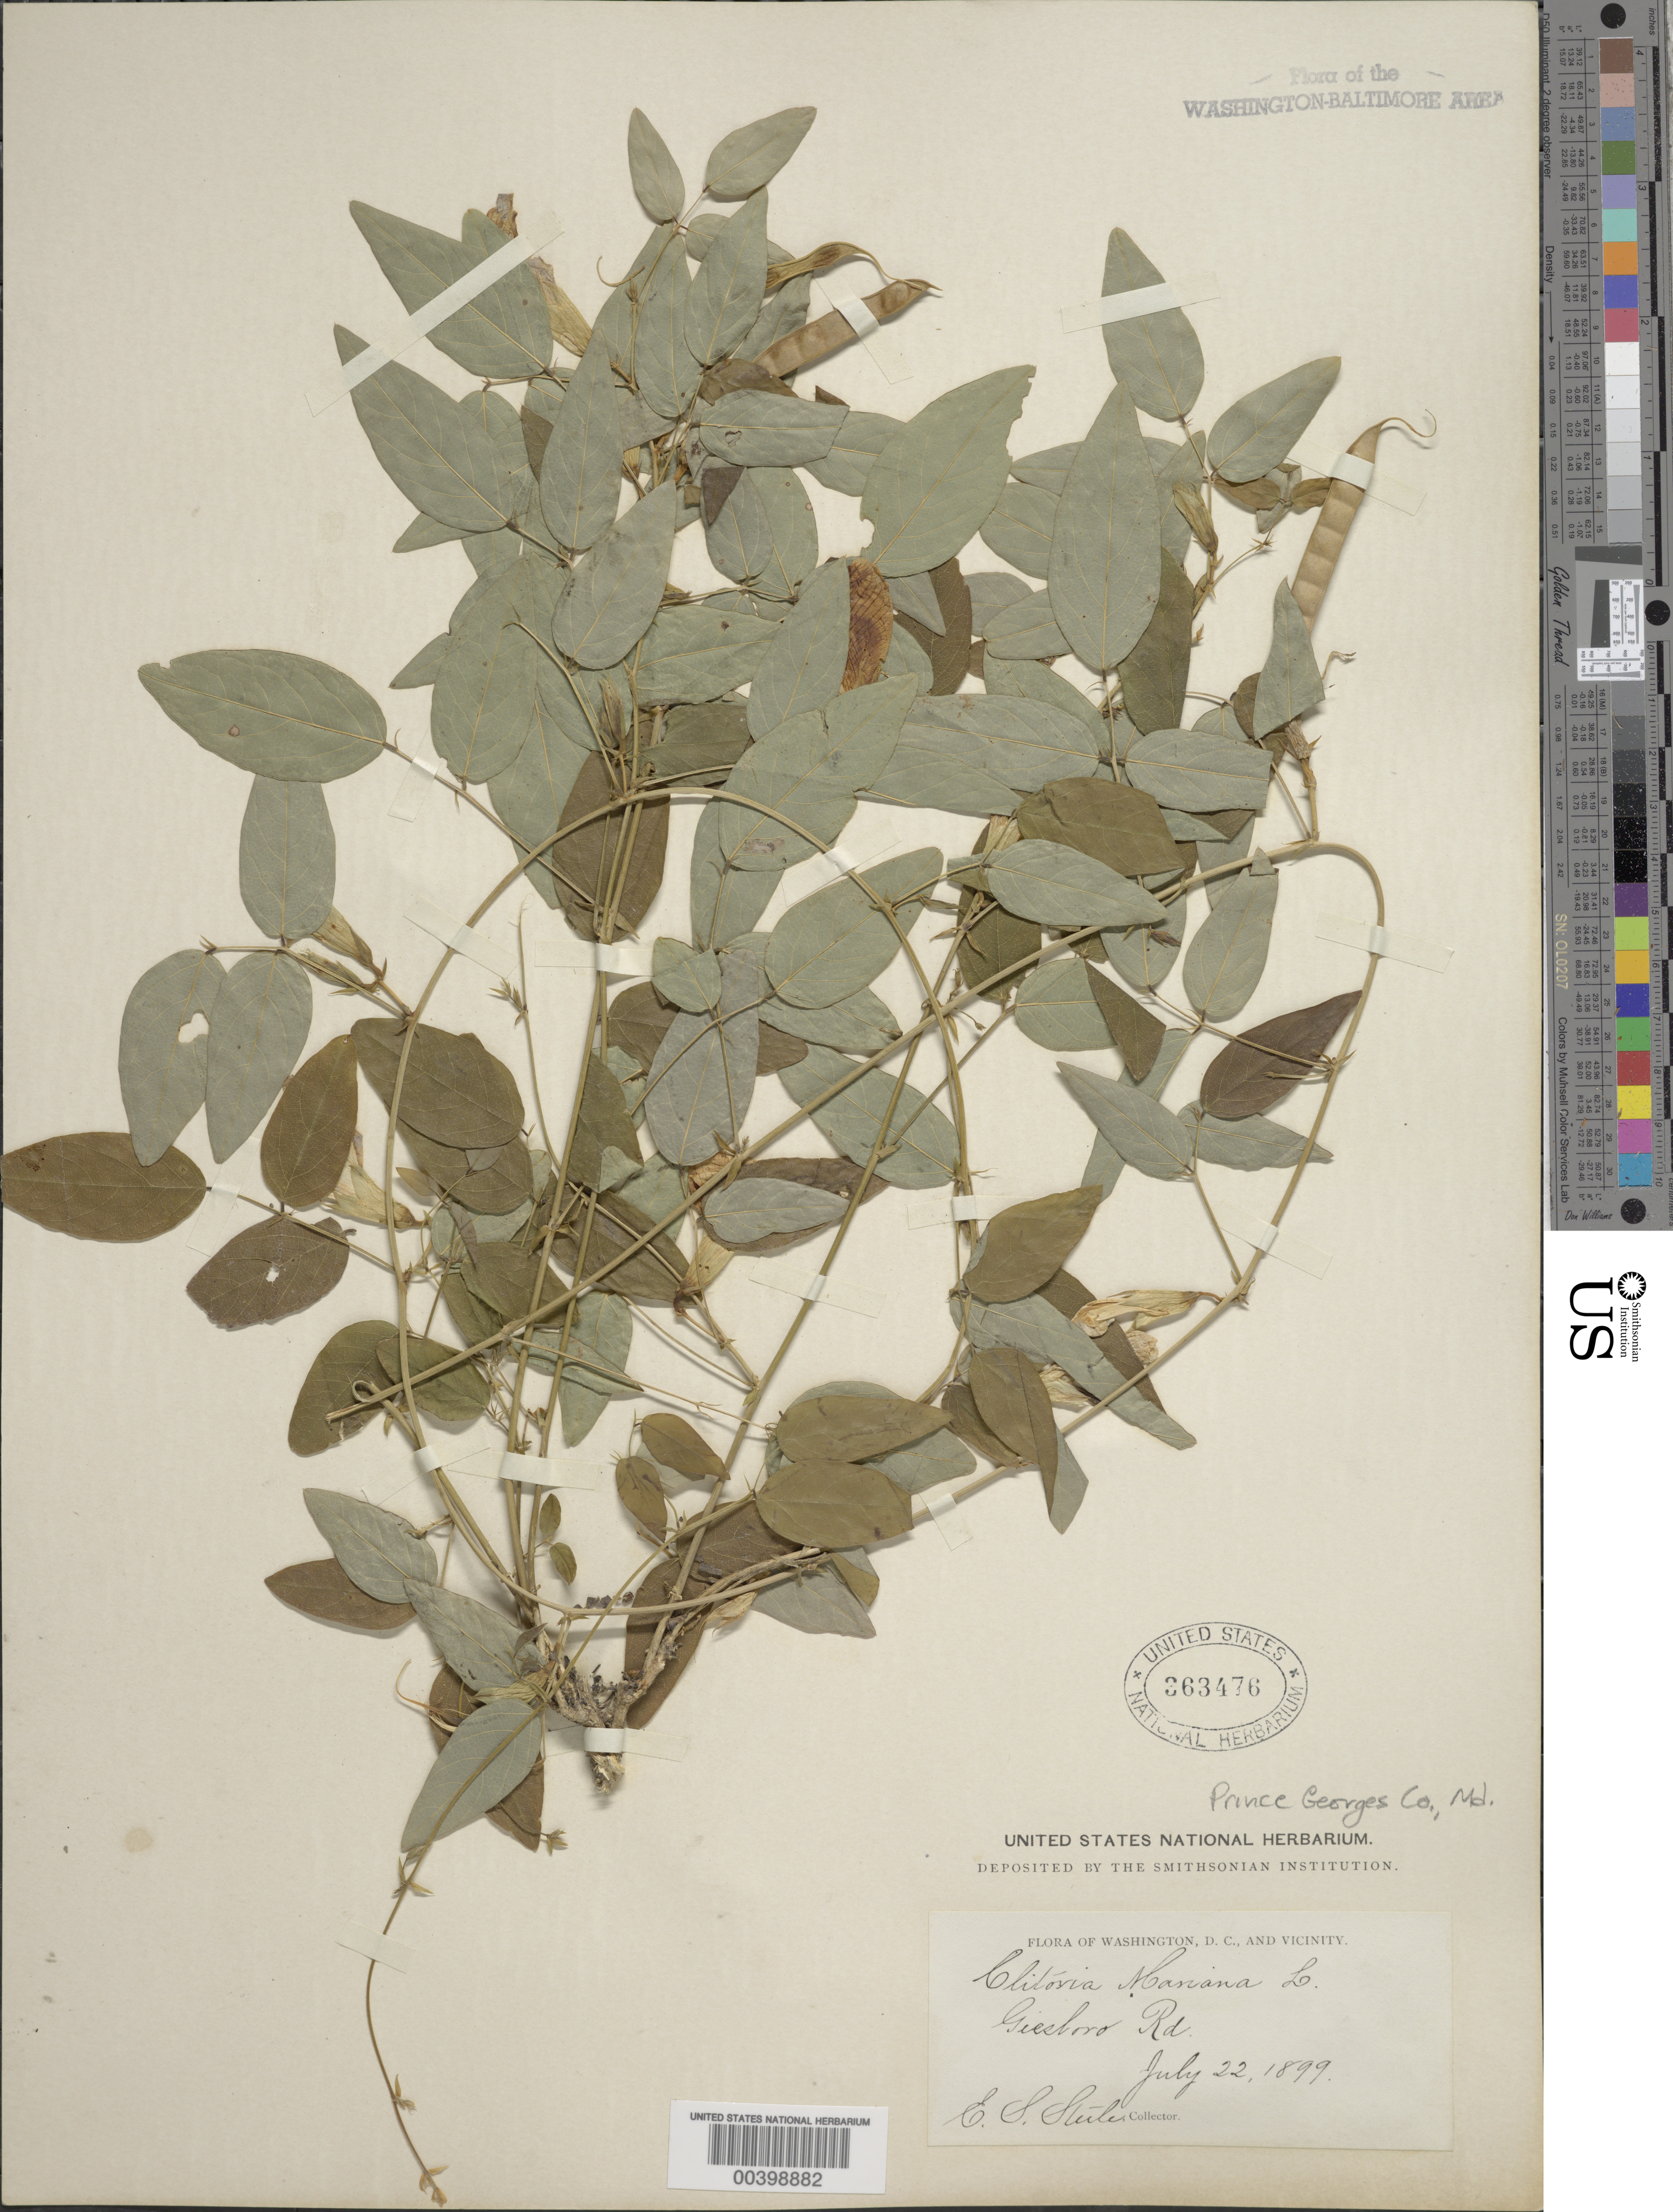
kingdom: Plantae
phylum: Tracheophyta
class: Magnoliopsida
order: Fabales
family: Fabaceae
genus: Clitoria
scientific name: Clitoria mariana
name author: L.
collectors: E. Steele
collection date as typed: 22 Jul 1899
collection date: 1899-07-22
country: United States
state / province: District of Columbia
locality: Giesboro Road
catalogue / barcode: US 363476